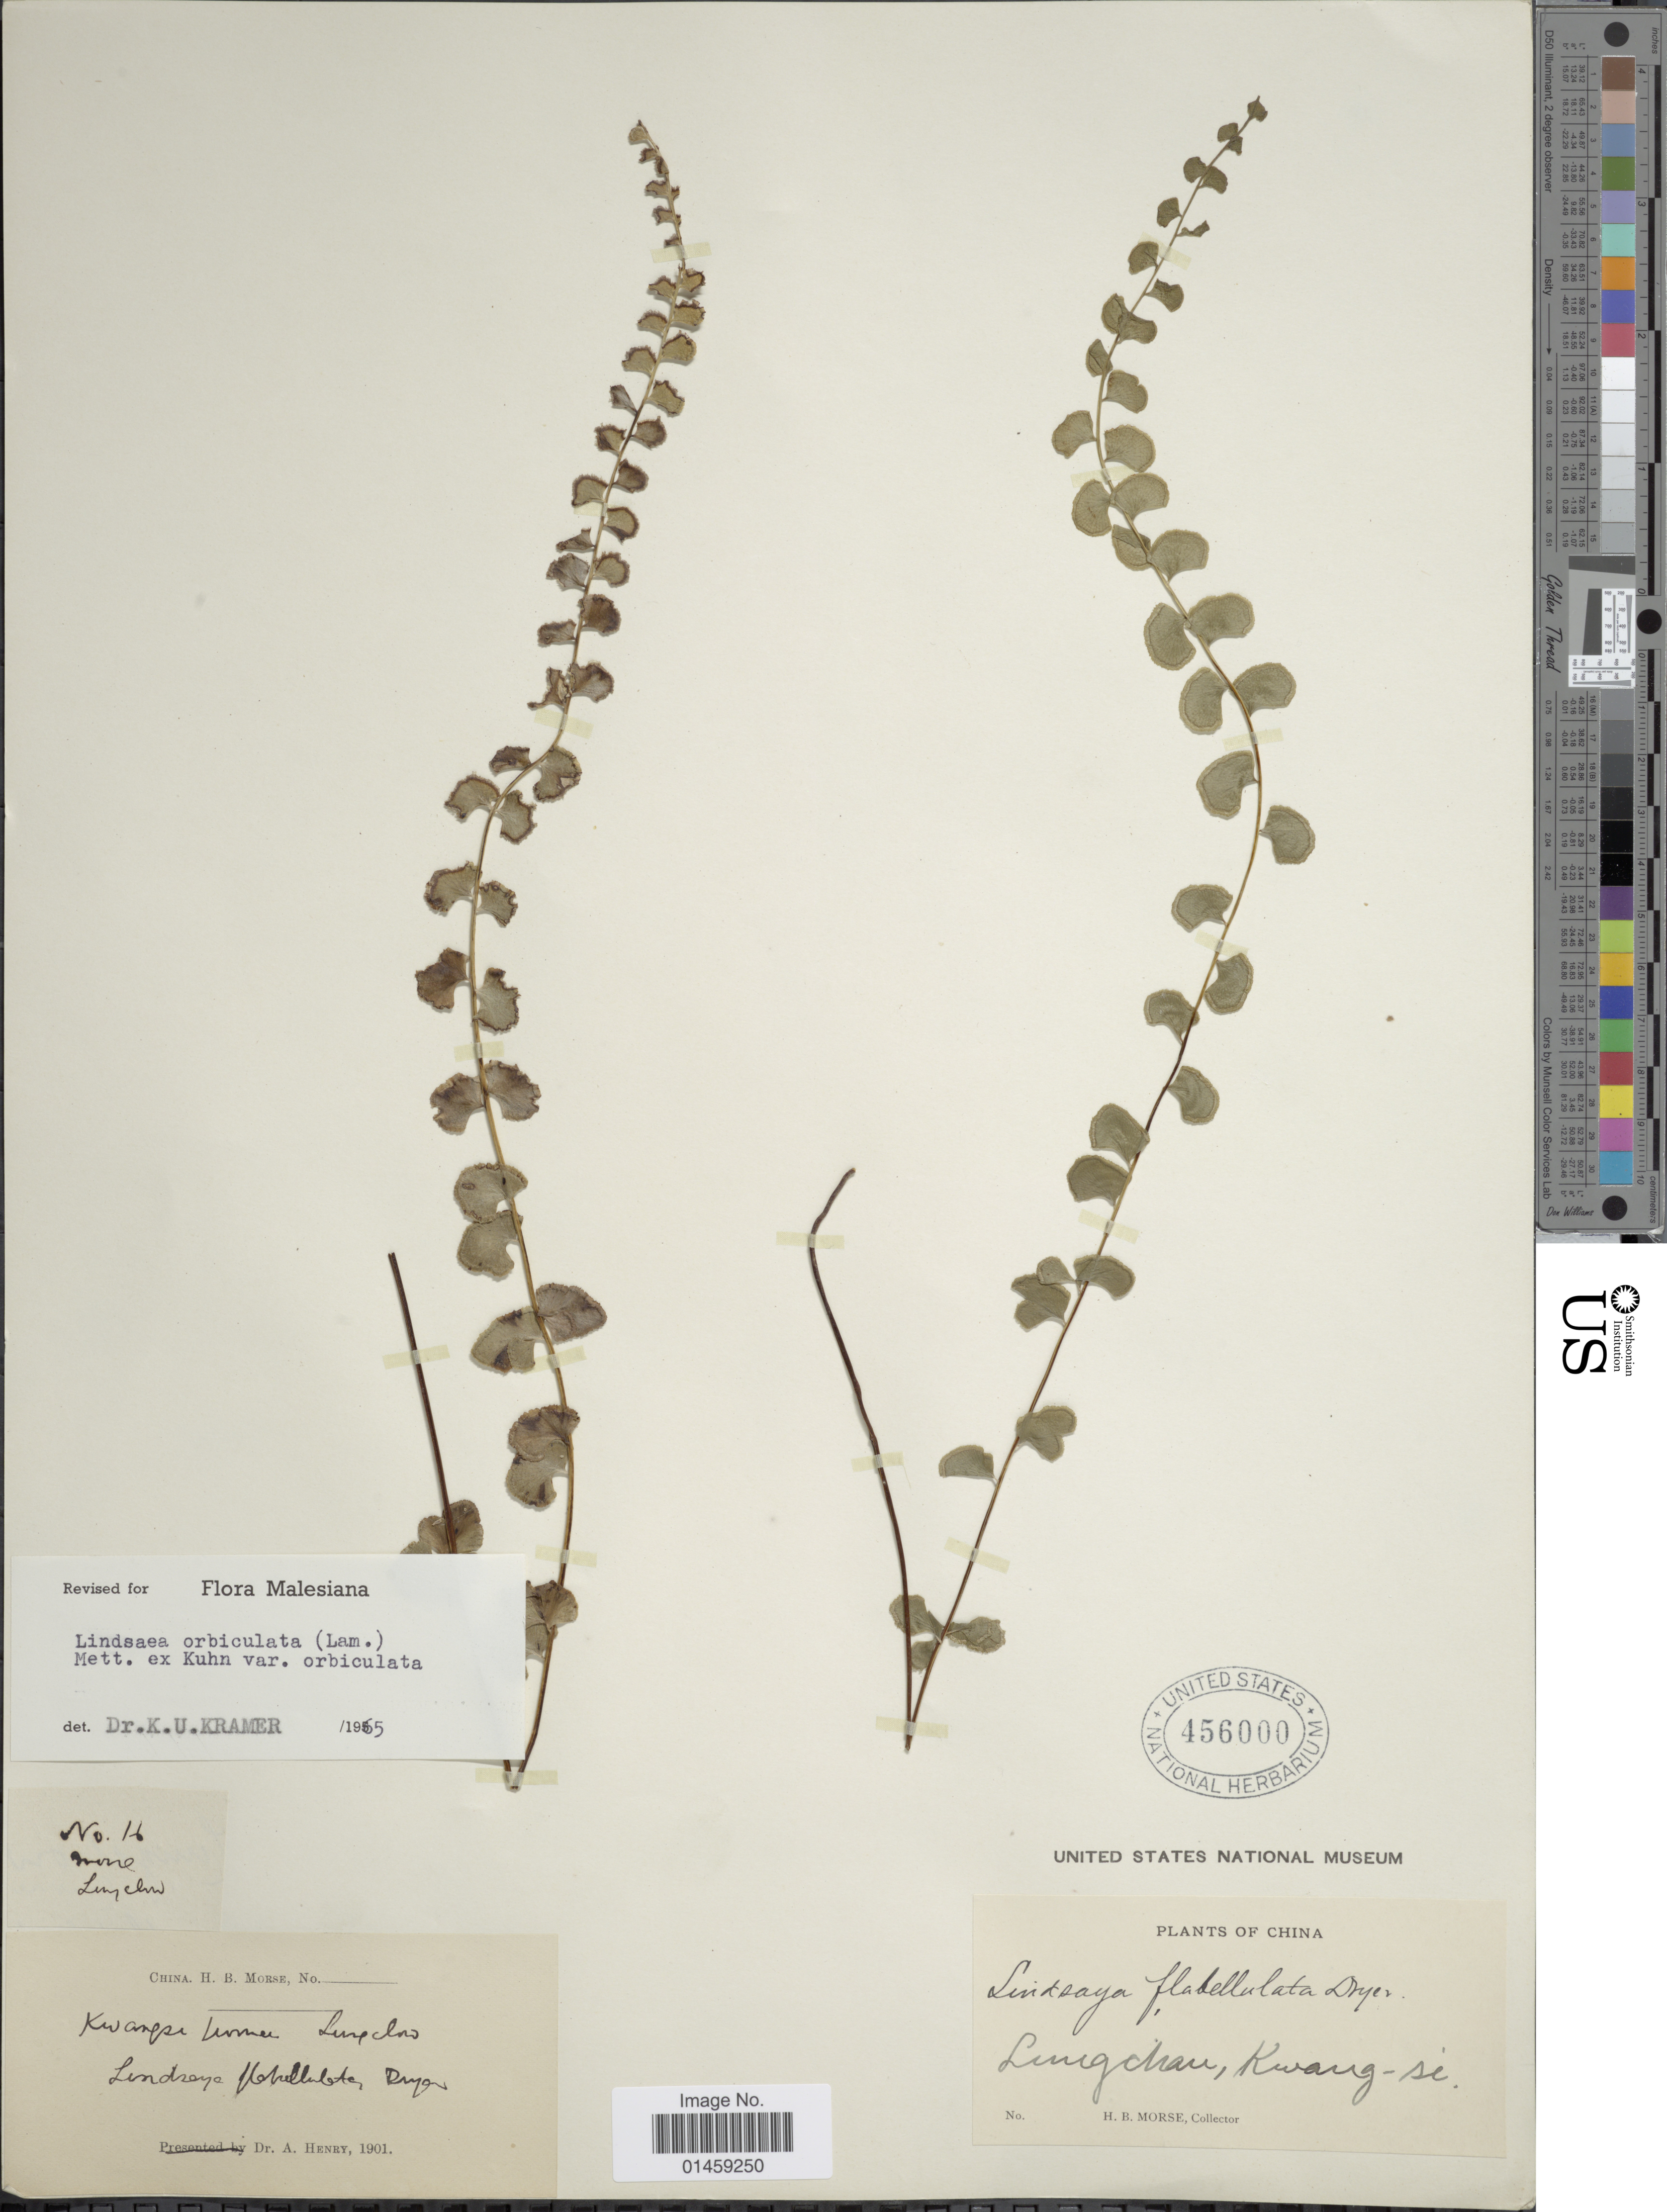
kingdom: Plantae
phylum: Tracheophyta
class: Polypodiopsida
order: Polypodiales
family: Lindsaeaceae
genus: Lindsaea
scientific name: Lindsaea orbiculata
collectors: H. Morse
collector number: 16?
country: China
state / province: Guangxi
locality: Lunigchan, Kwang-si.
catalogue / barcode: US 456000